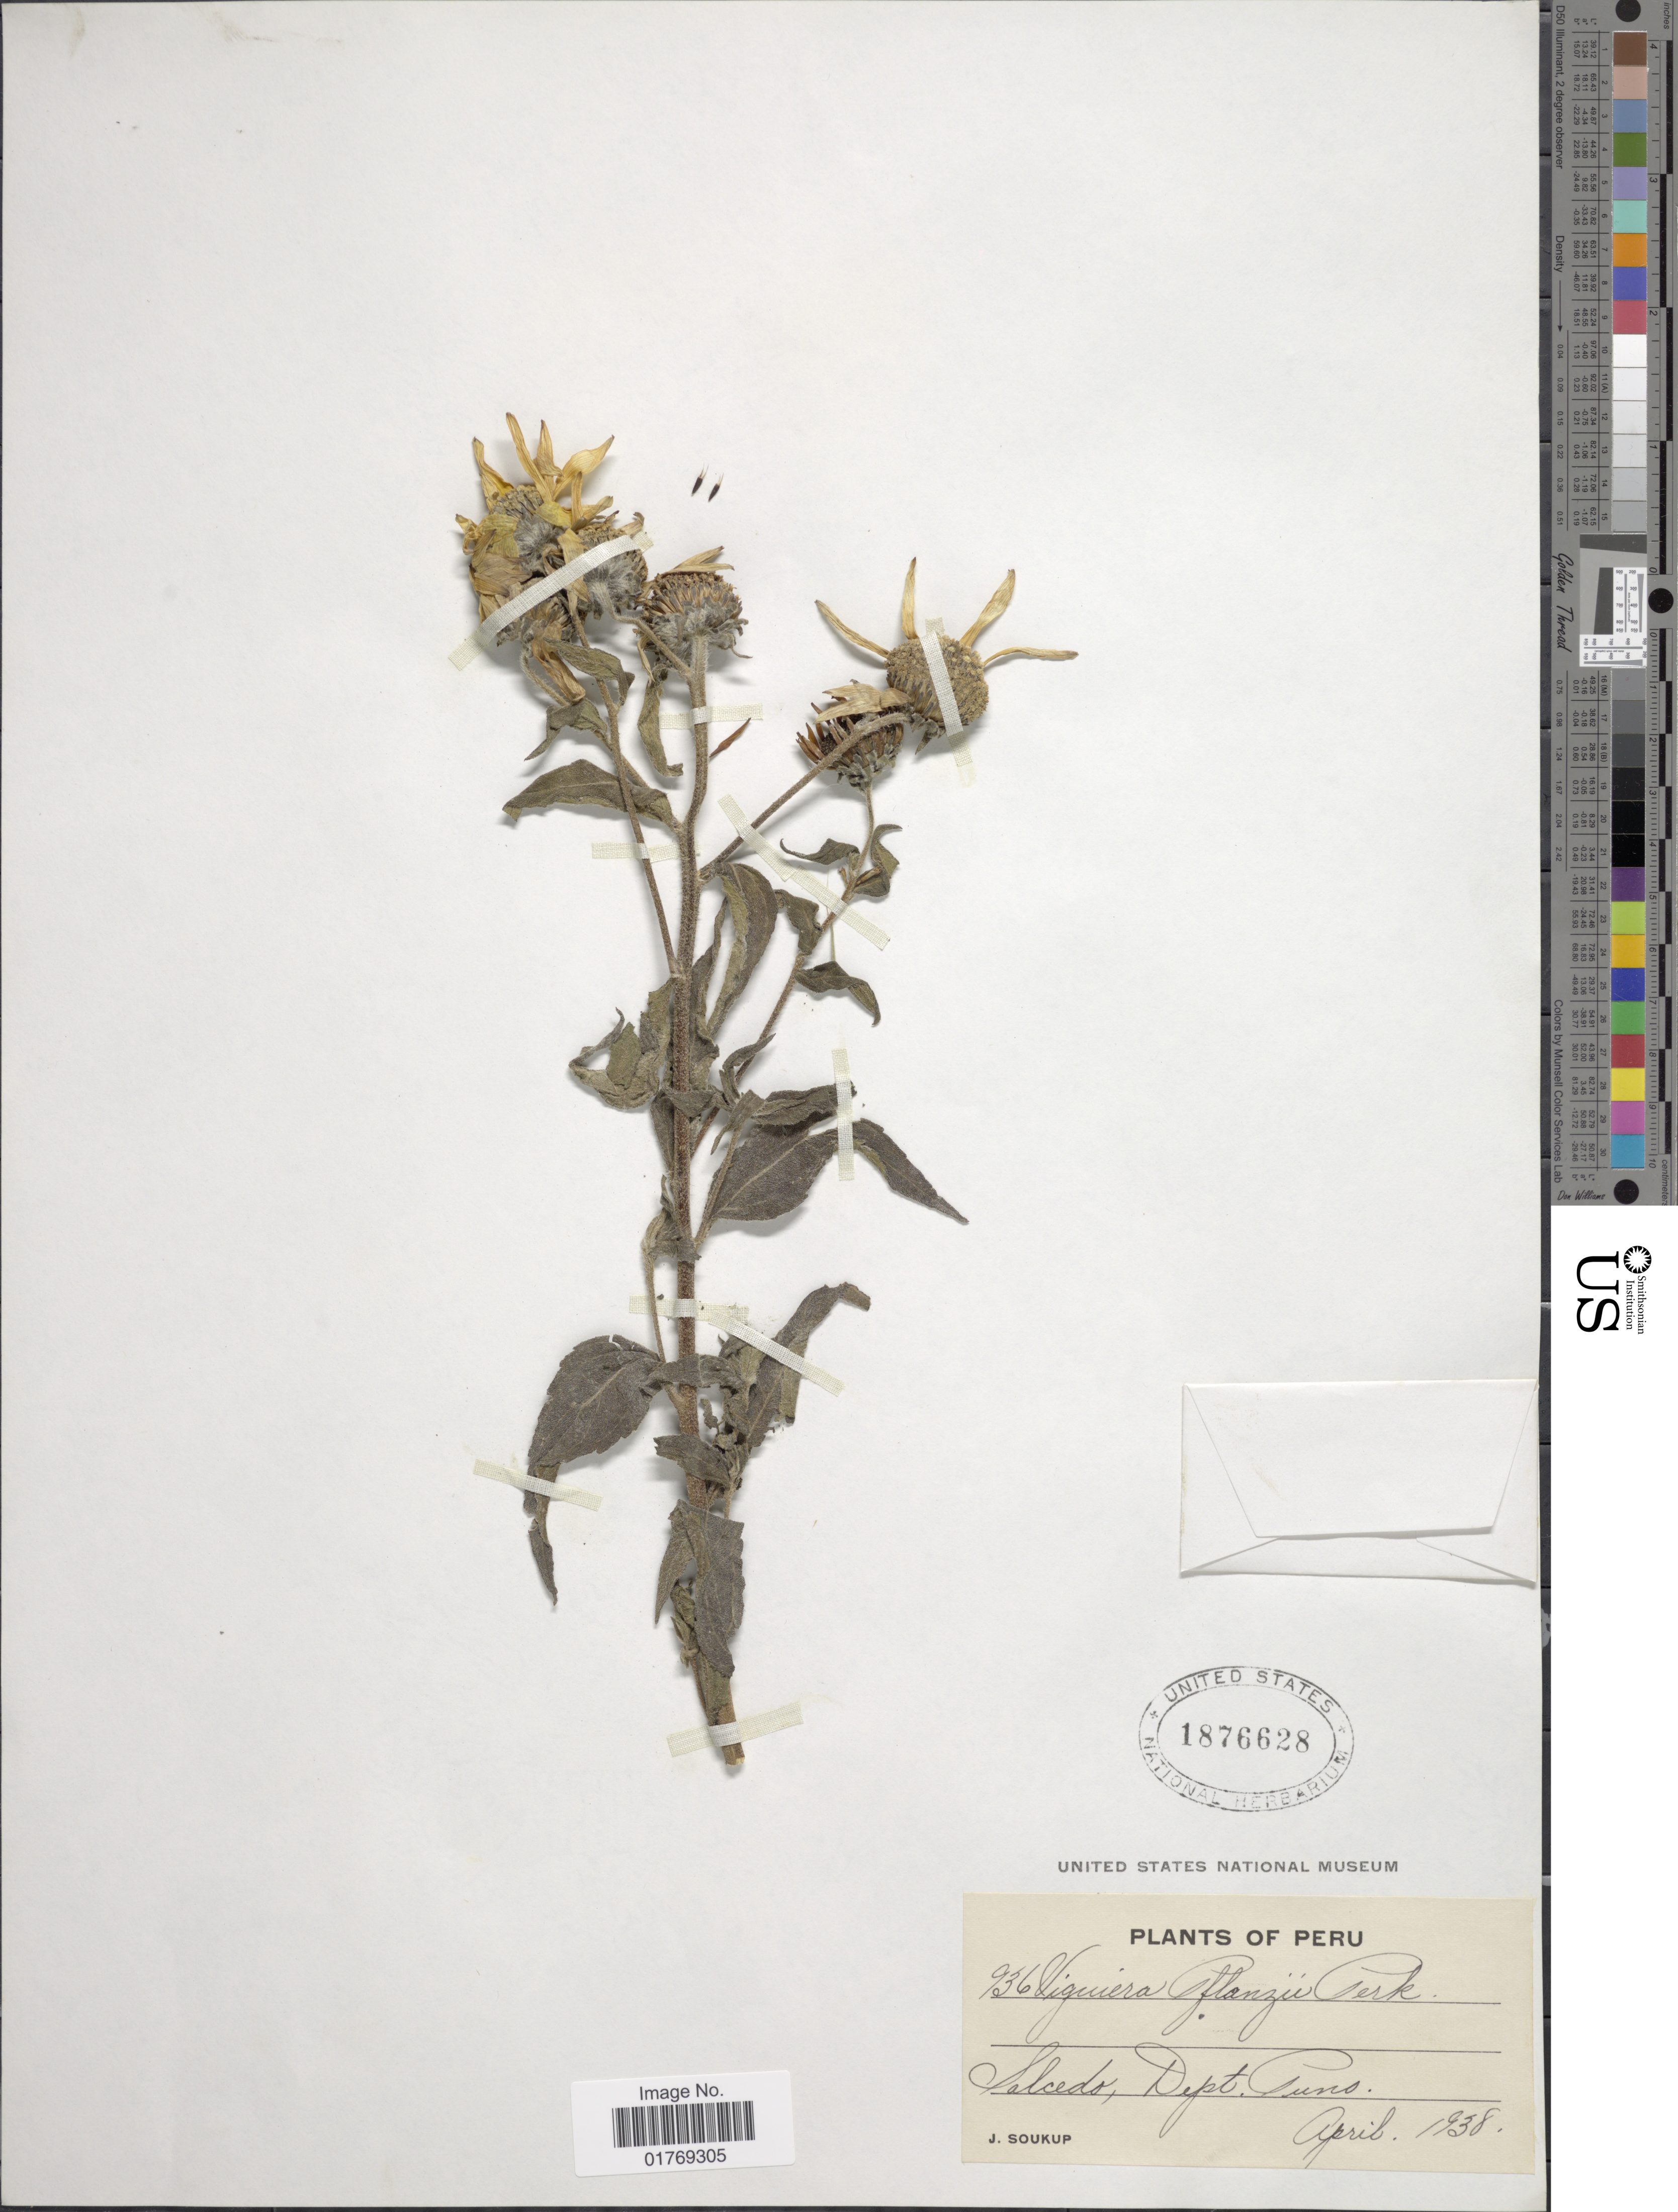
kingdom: Plantae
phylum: Tracheophyta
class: Magnoliopsida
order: Asterales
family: Asteraceae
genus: Viguiera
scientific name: Viguiera sp.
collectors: J. Soukup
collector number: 936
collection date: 1938-04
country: Peru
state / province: Puno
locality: Salcedo, Dept. Puno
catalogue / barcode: US 1876628